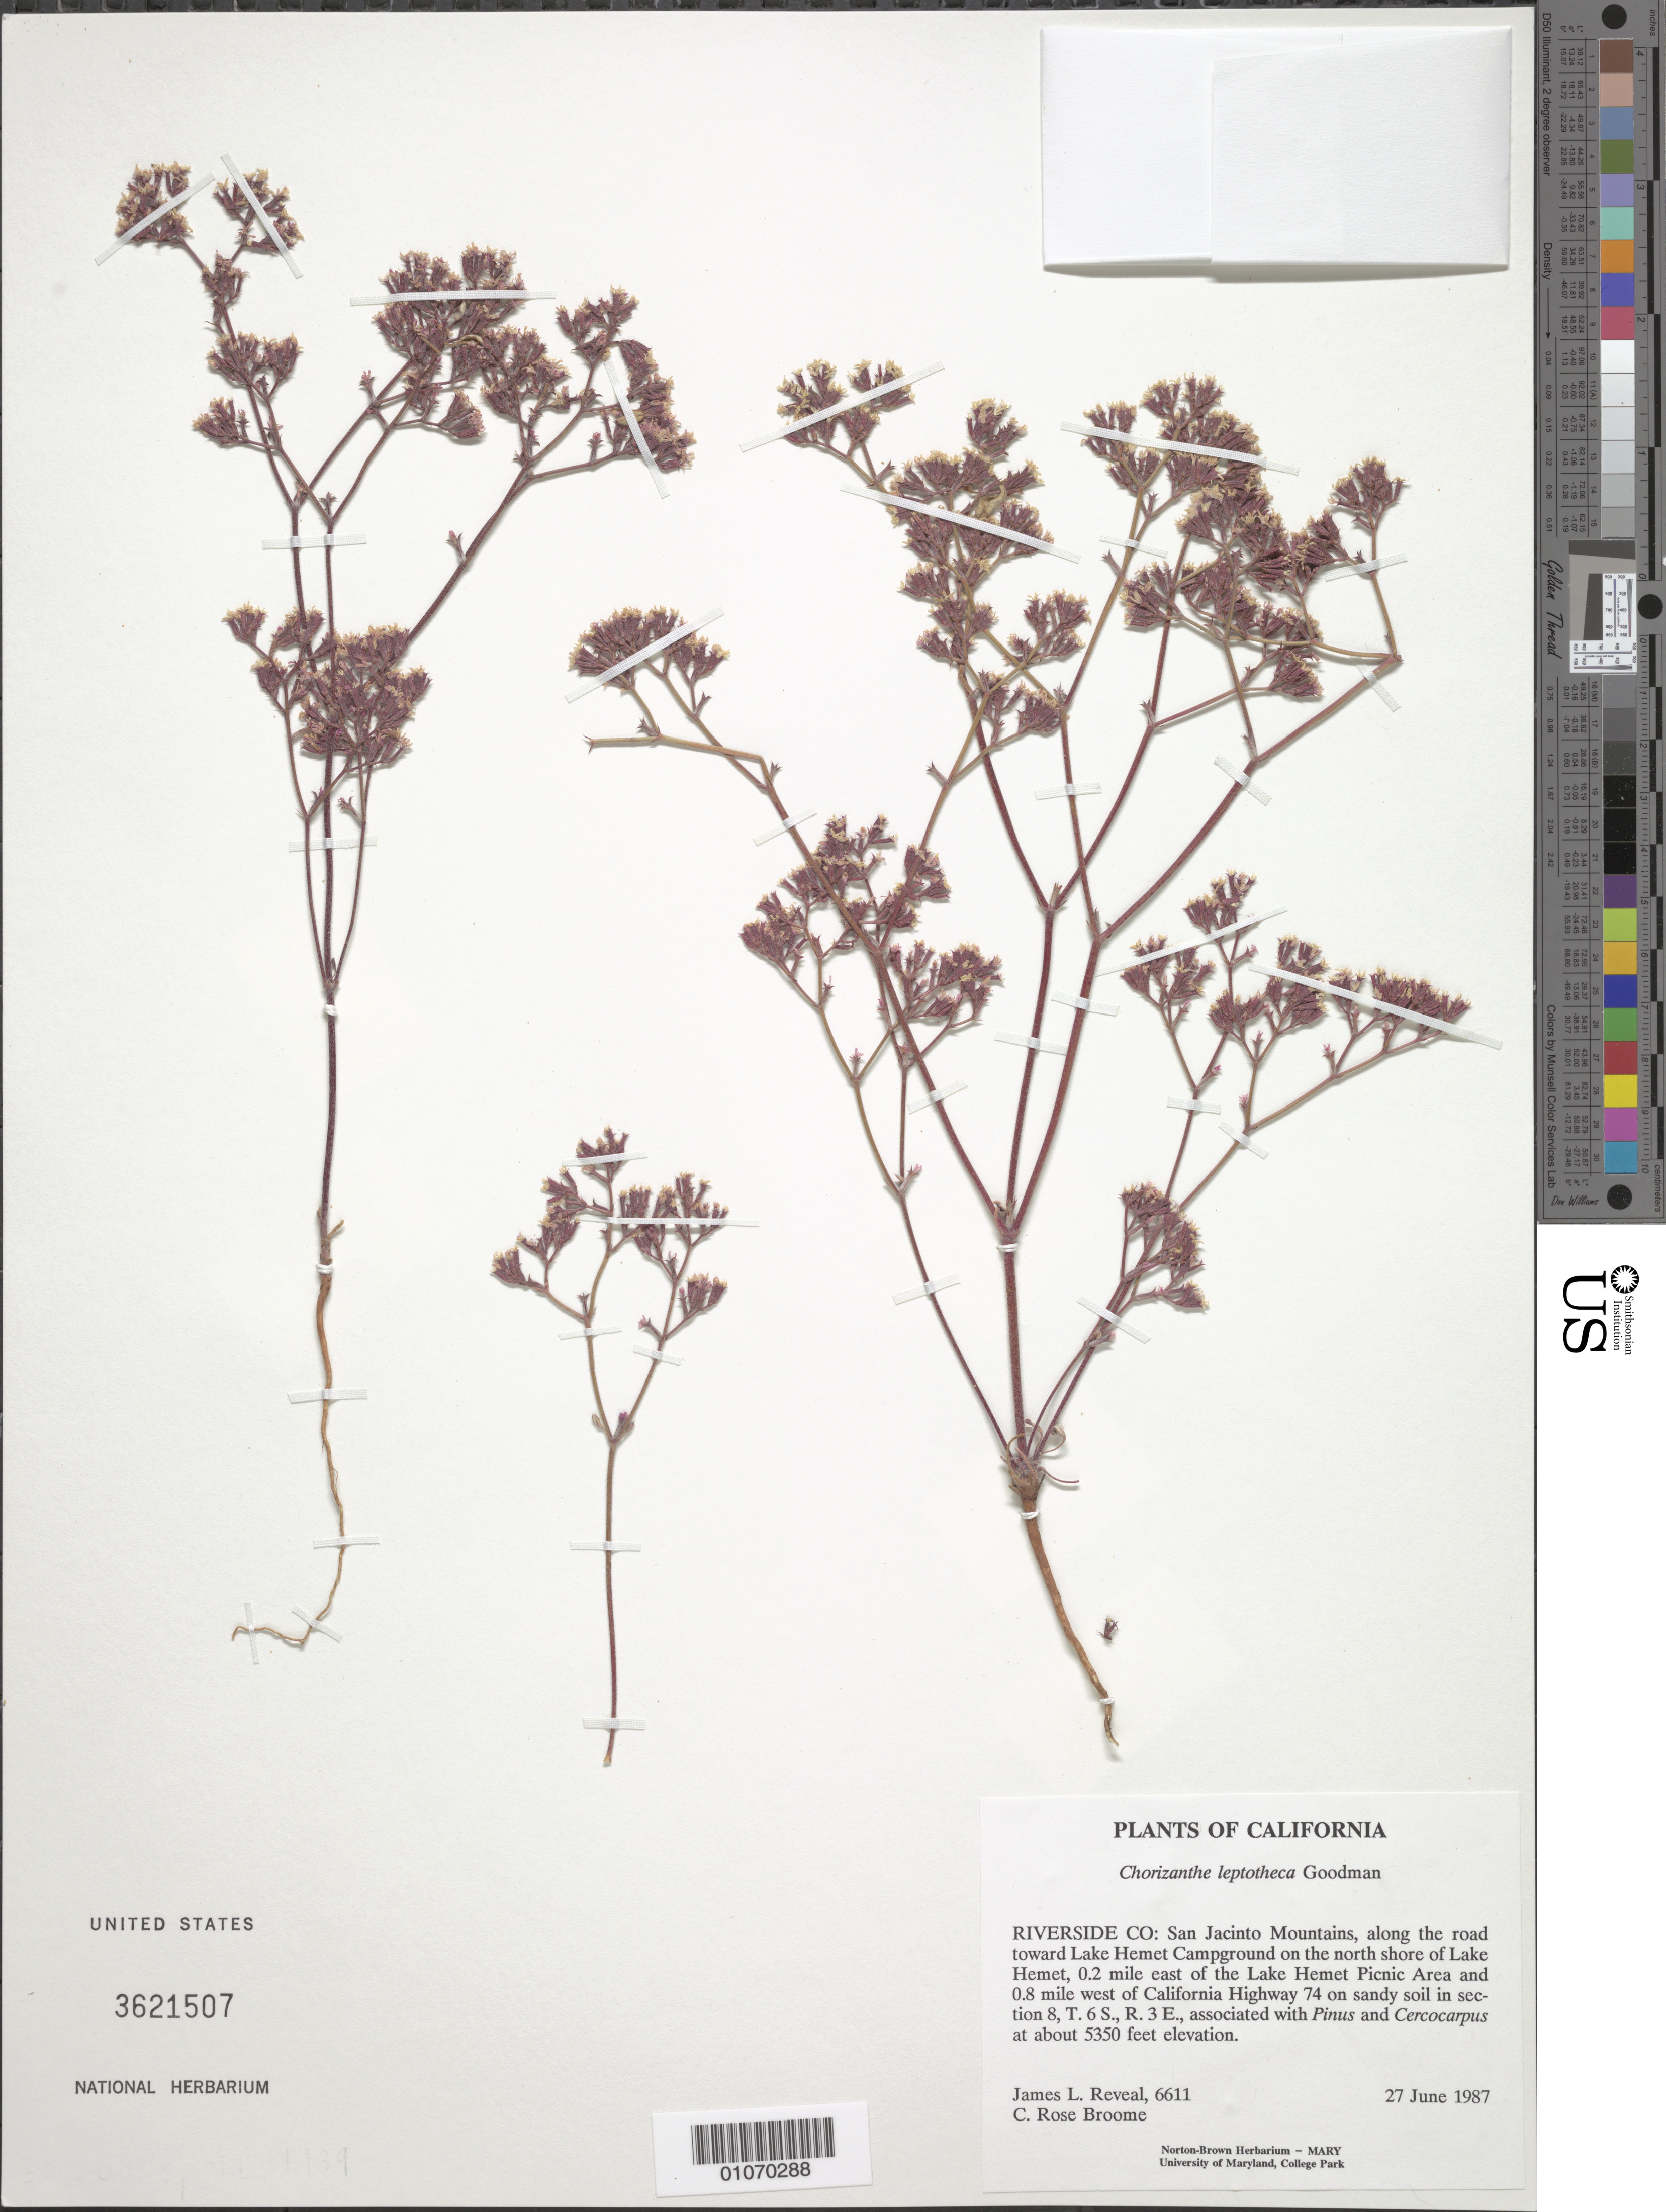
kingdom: Plantae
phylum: Tracheophyta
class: Magnoliopsida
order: Caryophyllales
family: Polygonaceae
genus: Chorizanthe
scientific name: Chorizanthe leptotheca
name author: Goodman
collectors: J. L. Reveal & C. R. Broome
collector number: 6611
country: United States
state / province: California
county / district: Riverside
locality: San Jacinto Mts., along the road toward Lake Hemet Campground on the n slore of Lake Hemet, E of the Lake Hemet Picnic Area and W of California Hwy 74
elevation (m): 1631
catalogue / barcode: US 3621507